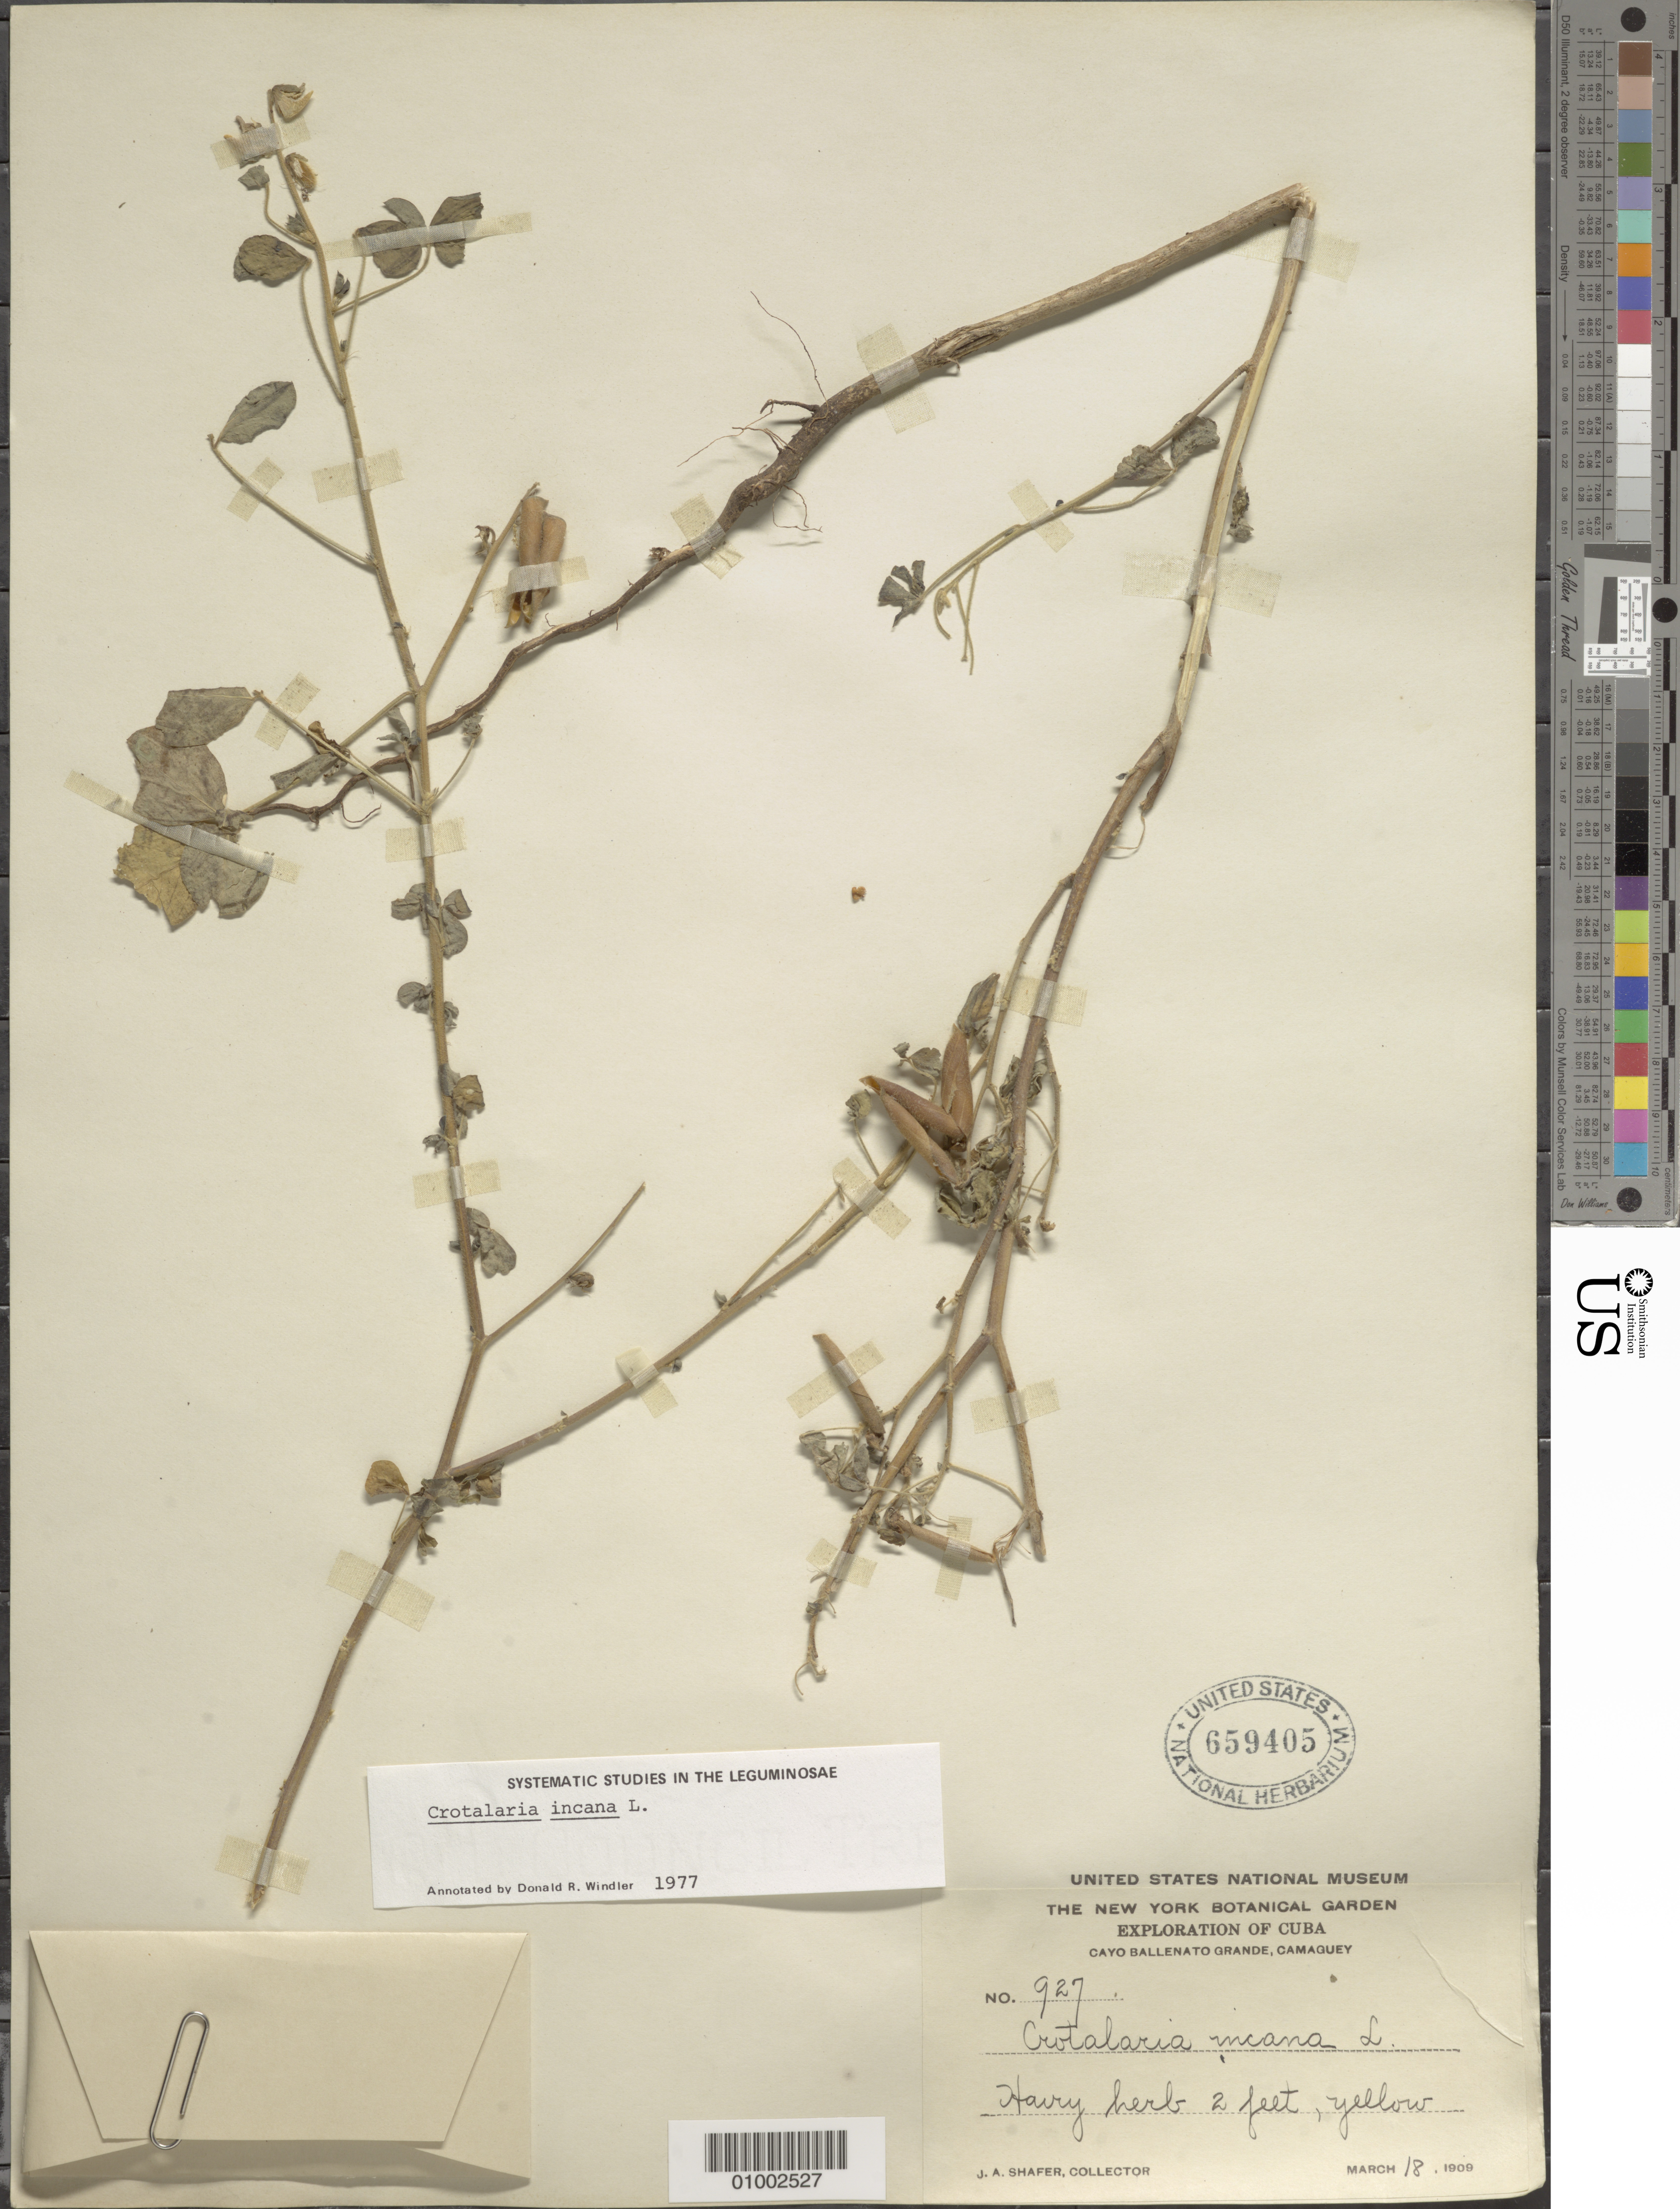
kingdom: Plantae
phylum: Tracheophyta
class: Magnoliopsida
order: Fabales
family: Fabaceae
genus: Crotalaria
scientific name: Crotalaria incana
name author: L.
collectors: J. A. Shafer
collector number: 927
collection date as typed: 18 Mar 1909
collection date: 1909-03-18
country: Cuba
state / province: Camagüey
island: Cuba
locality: Cayo Ballenato Grande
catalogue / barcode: US 659405